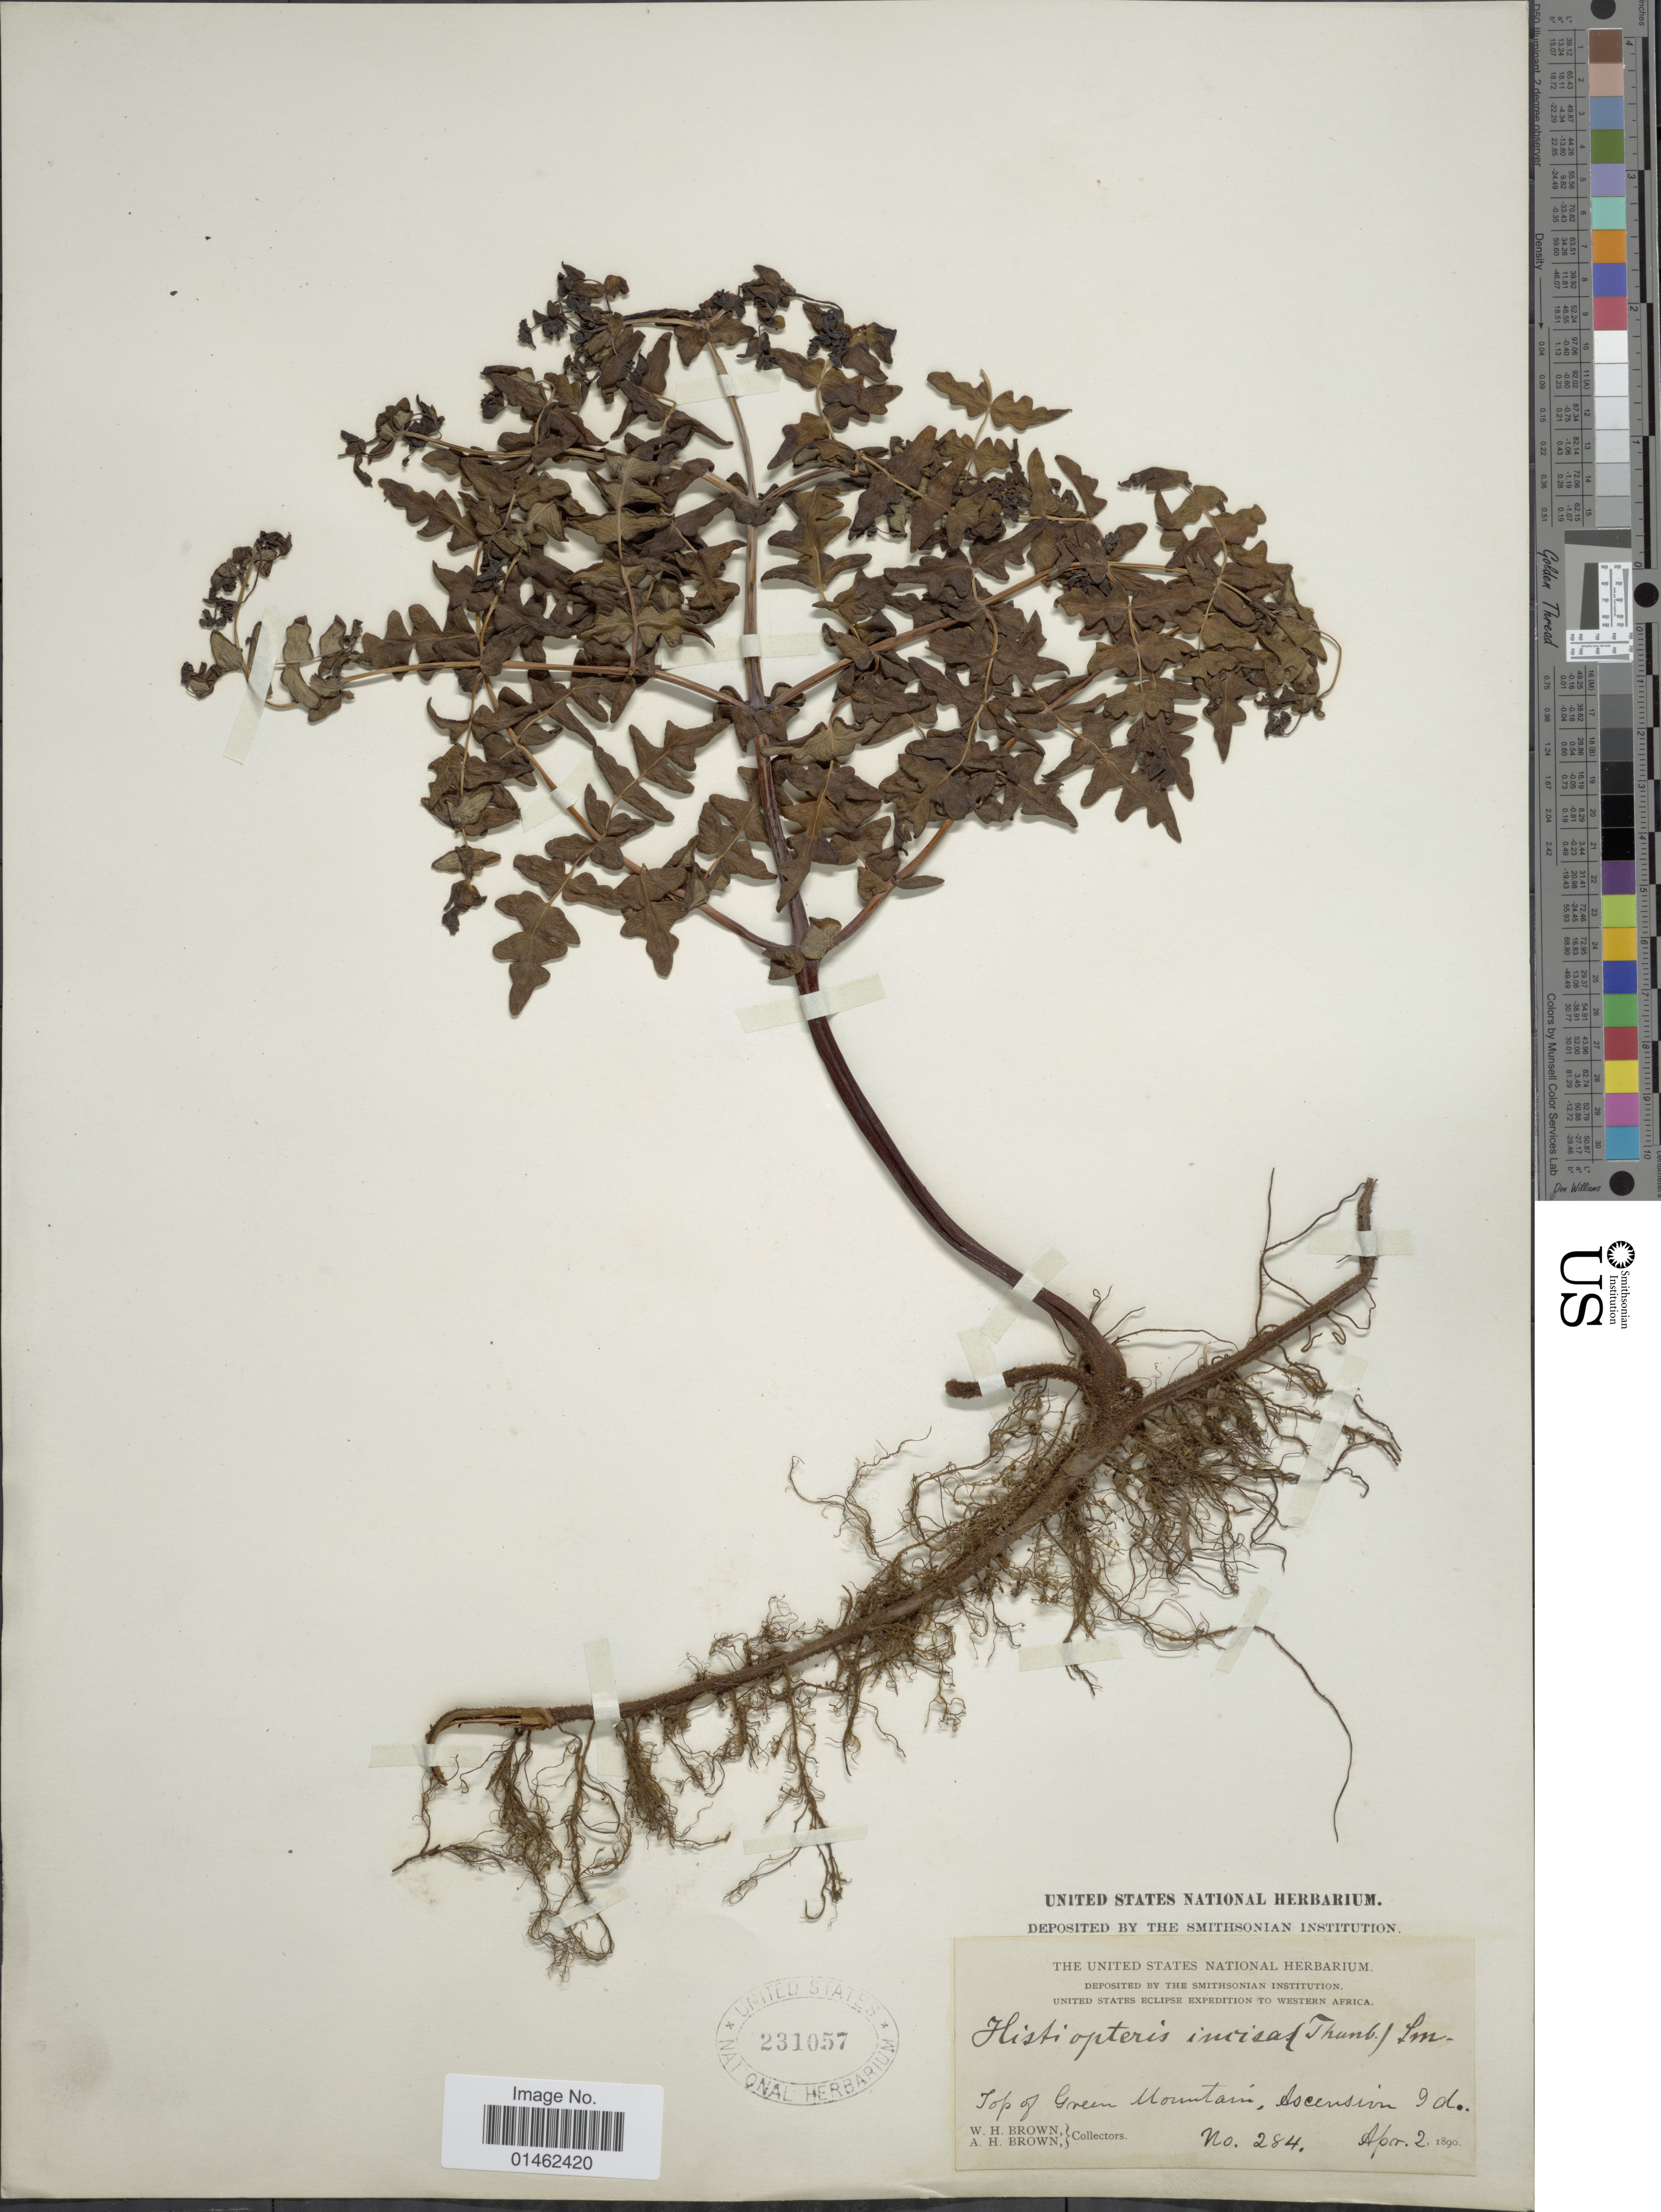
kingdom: Plantae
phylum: Tracheophyta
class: Polypodiopsida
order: Polypodiales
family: Dennstaedtiaceae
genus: Histiopteris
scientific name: Histiopteris incisa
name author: (Thunb.) J. Sm.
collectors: W. H. Brown & A. H. Brown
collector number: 284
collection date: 1890-04-02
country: St. Helena Islands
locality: Top of Green Mountain, Ascension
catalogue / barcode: US 231057